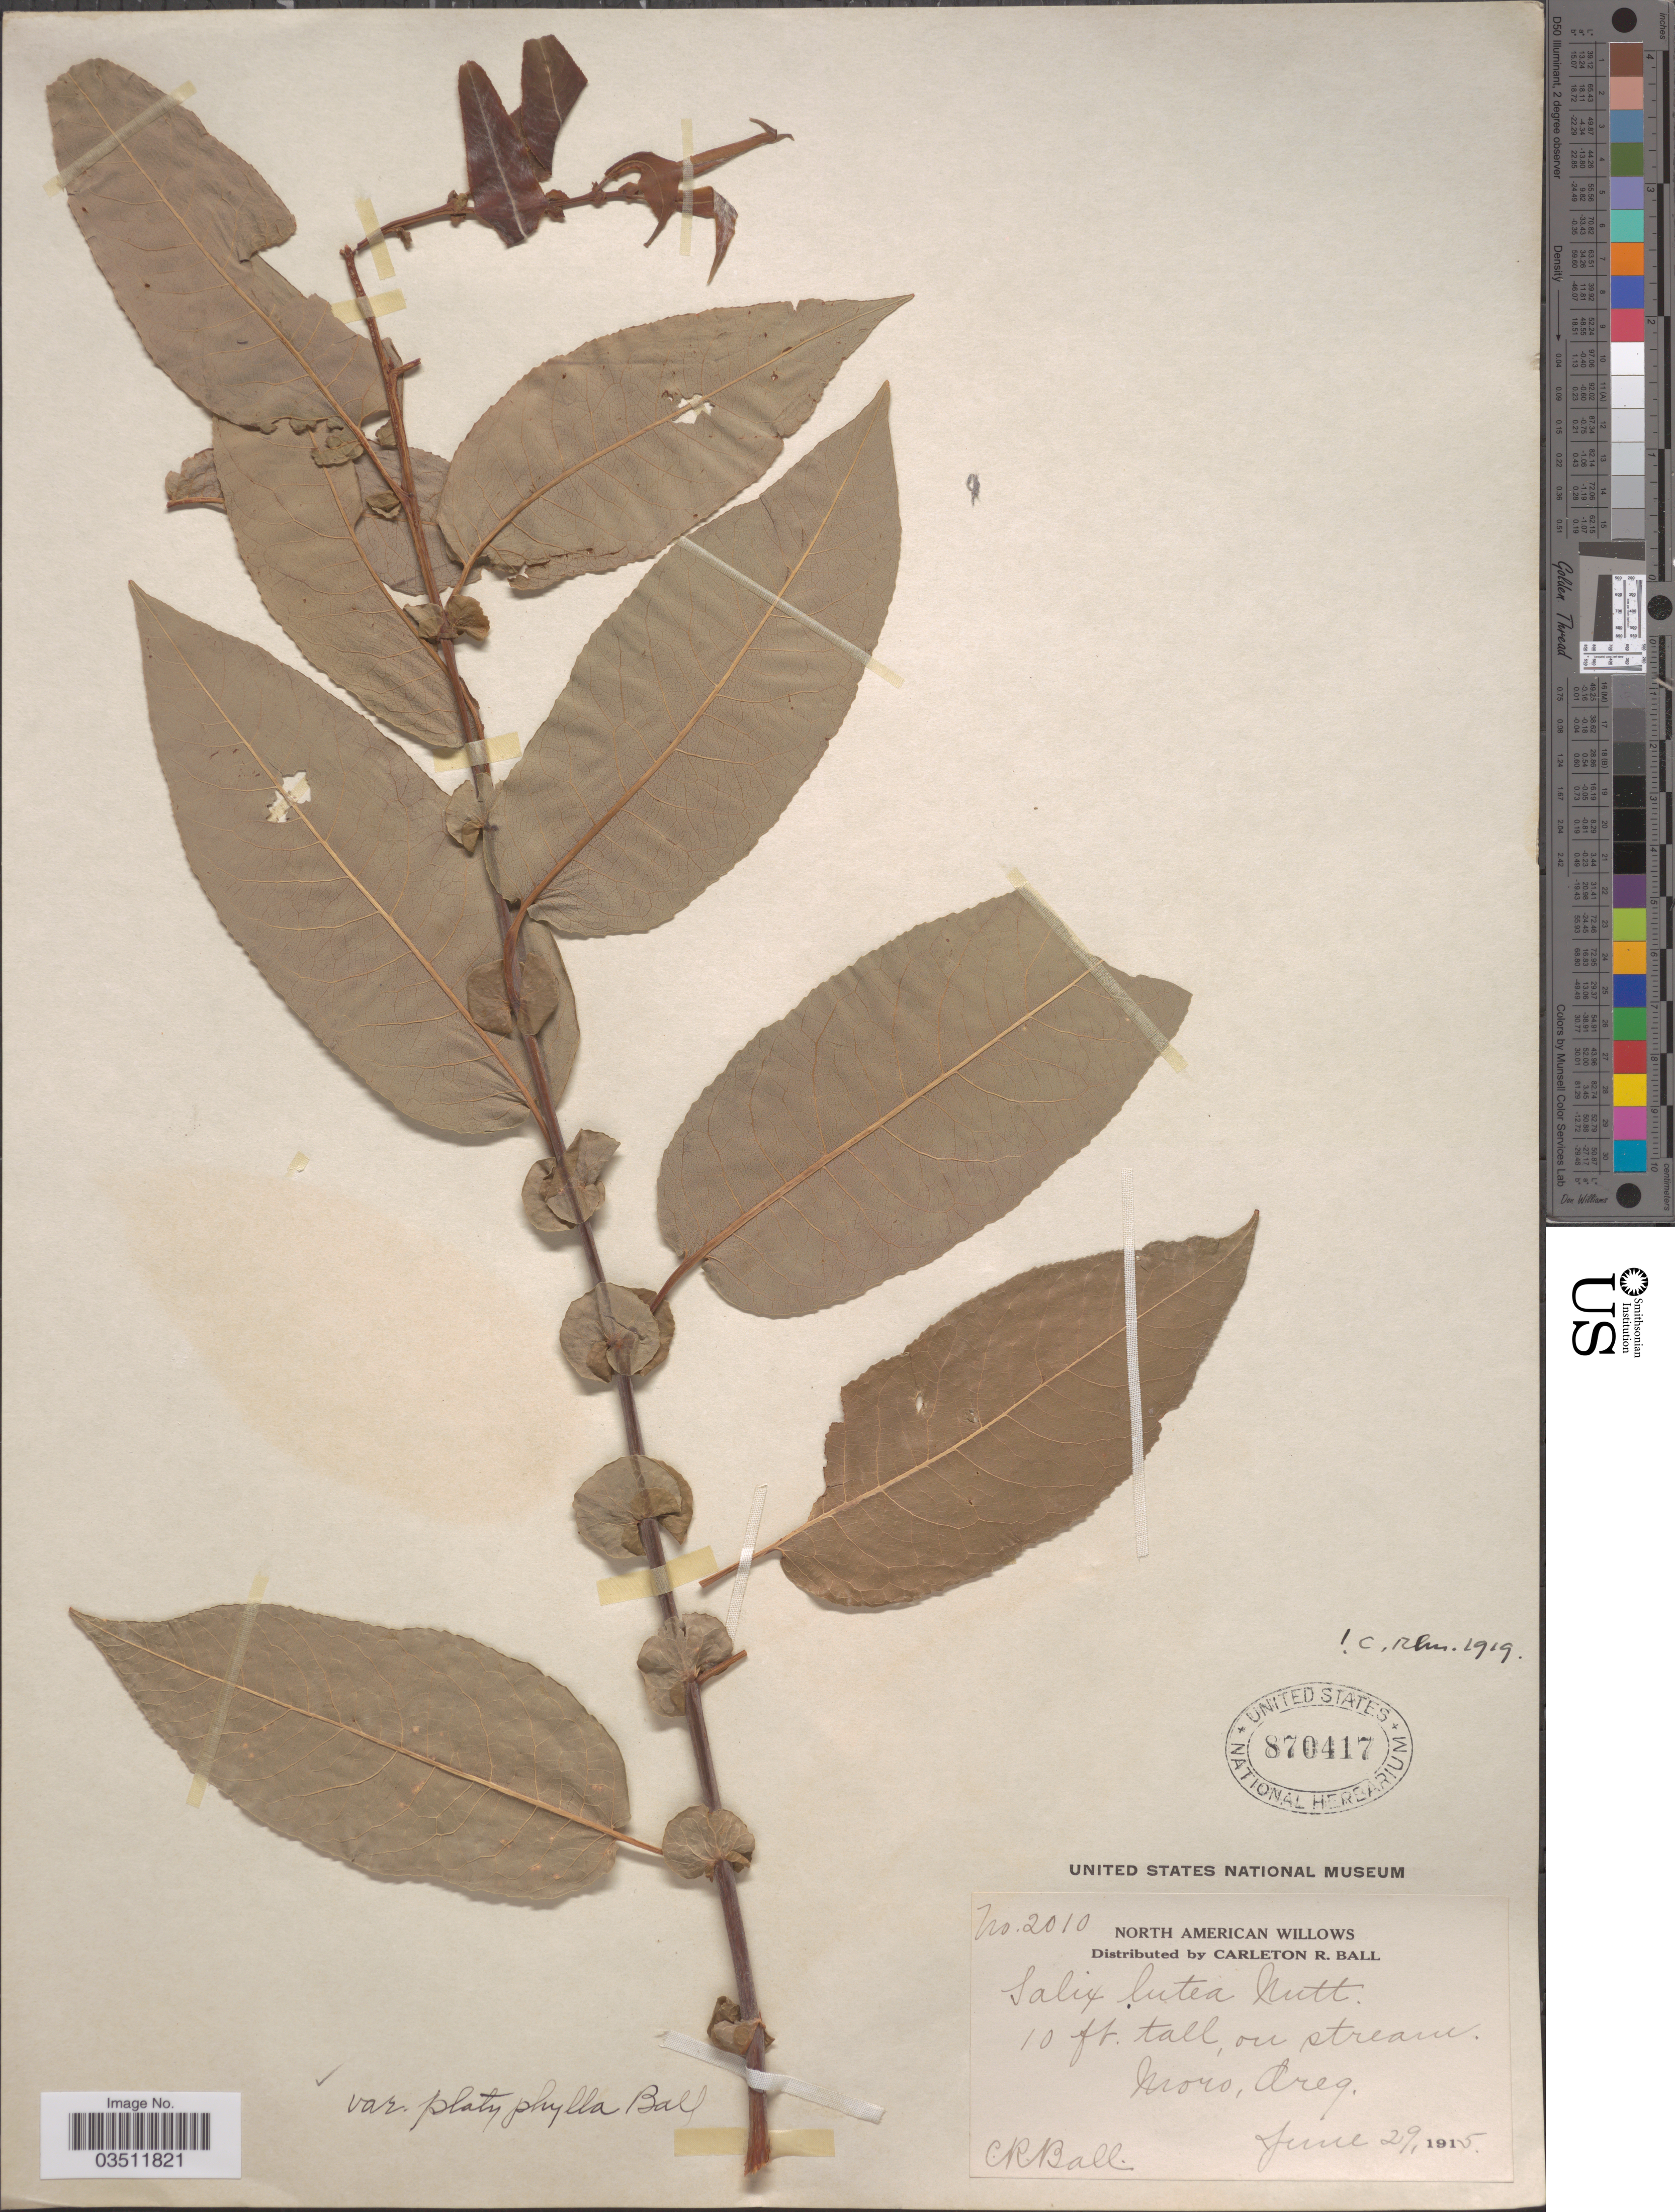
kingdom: Plantae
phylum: Tracheophyta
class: Magnoliopsida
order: Malpighiales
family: Salicaceae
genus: Salix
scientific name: Salix lutea var. platyphylla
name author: C.R. Ball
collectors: C. R. Ball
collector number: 2010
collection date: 1915-06-29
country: United States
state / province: Oregon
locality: Moro.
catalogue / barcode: US 870417